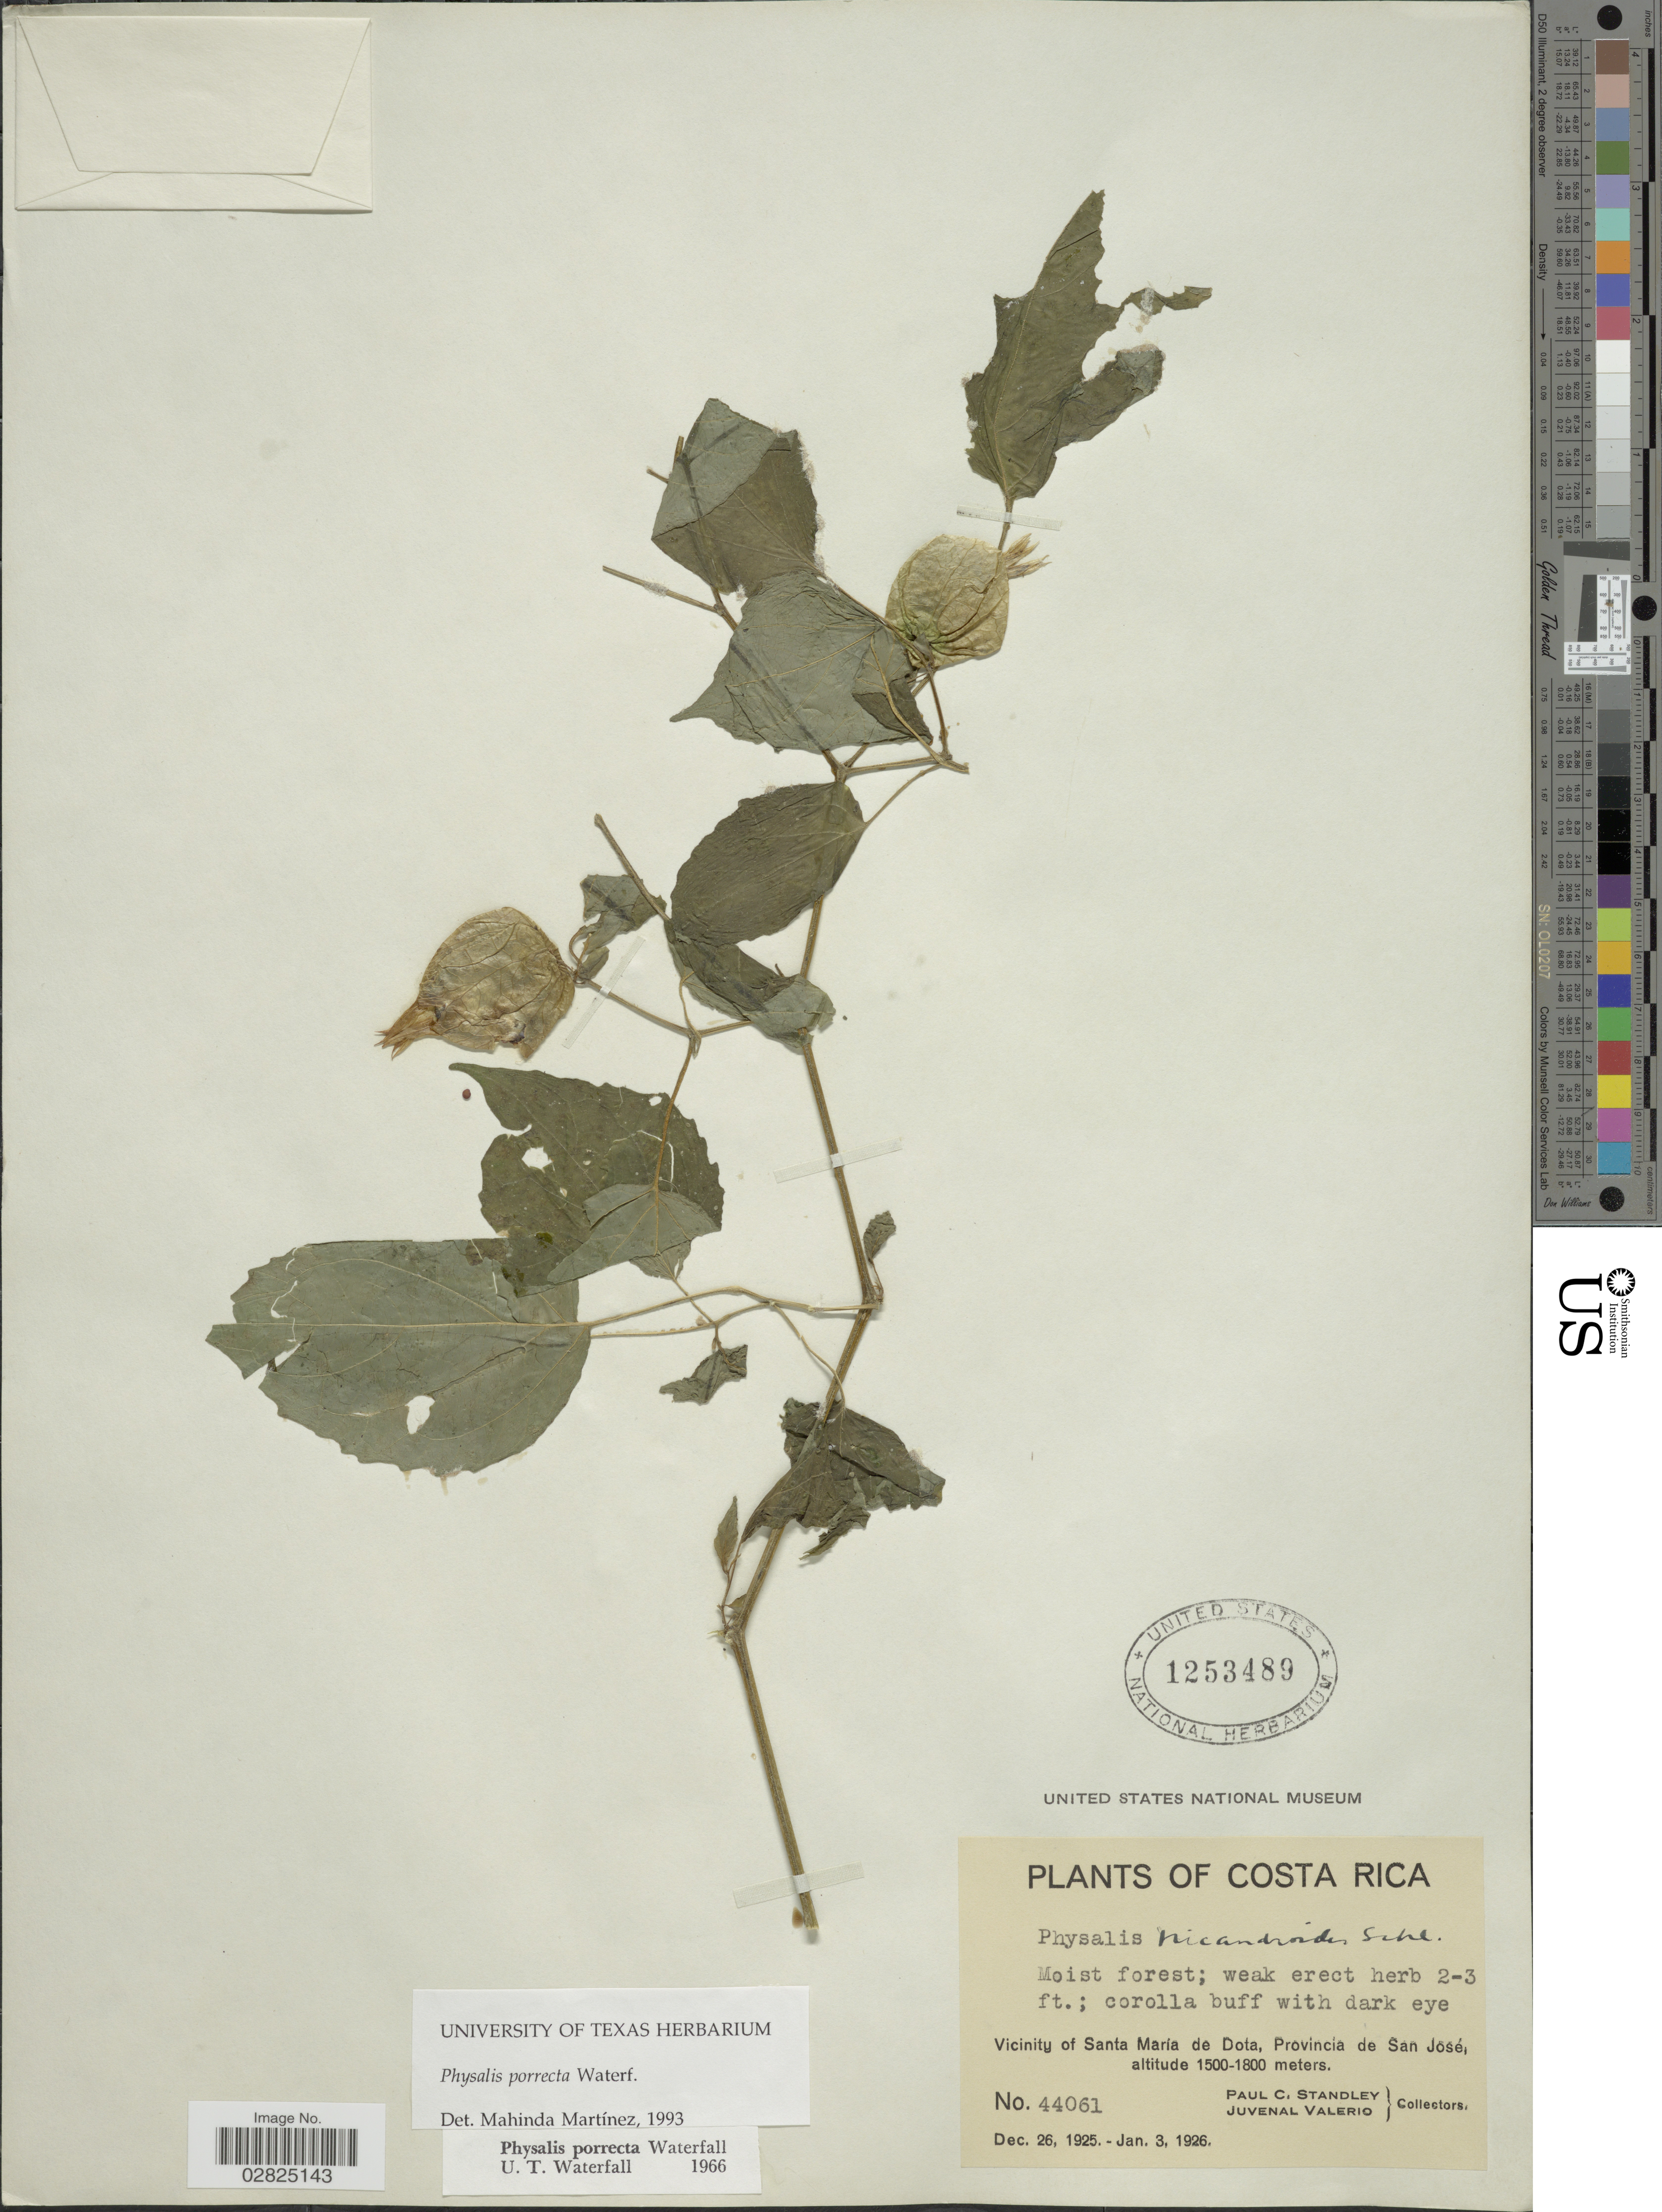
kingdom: Plantae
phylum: Tracheophyta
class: Magnoliopsida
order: Solanales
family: Solanaceae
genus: Physalis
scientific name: Physalis porrecta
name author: Waterf.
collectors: P. C. Standley & J. Valerio R.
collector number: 44061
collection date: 1925-12-26/1926-01-03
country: Costa Rica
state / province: San José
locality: Vicinity of Santa María de Dota, Provincia de San José.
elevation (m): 1500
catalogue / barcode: US 1253489